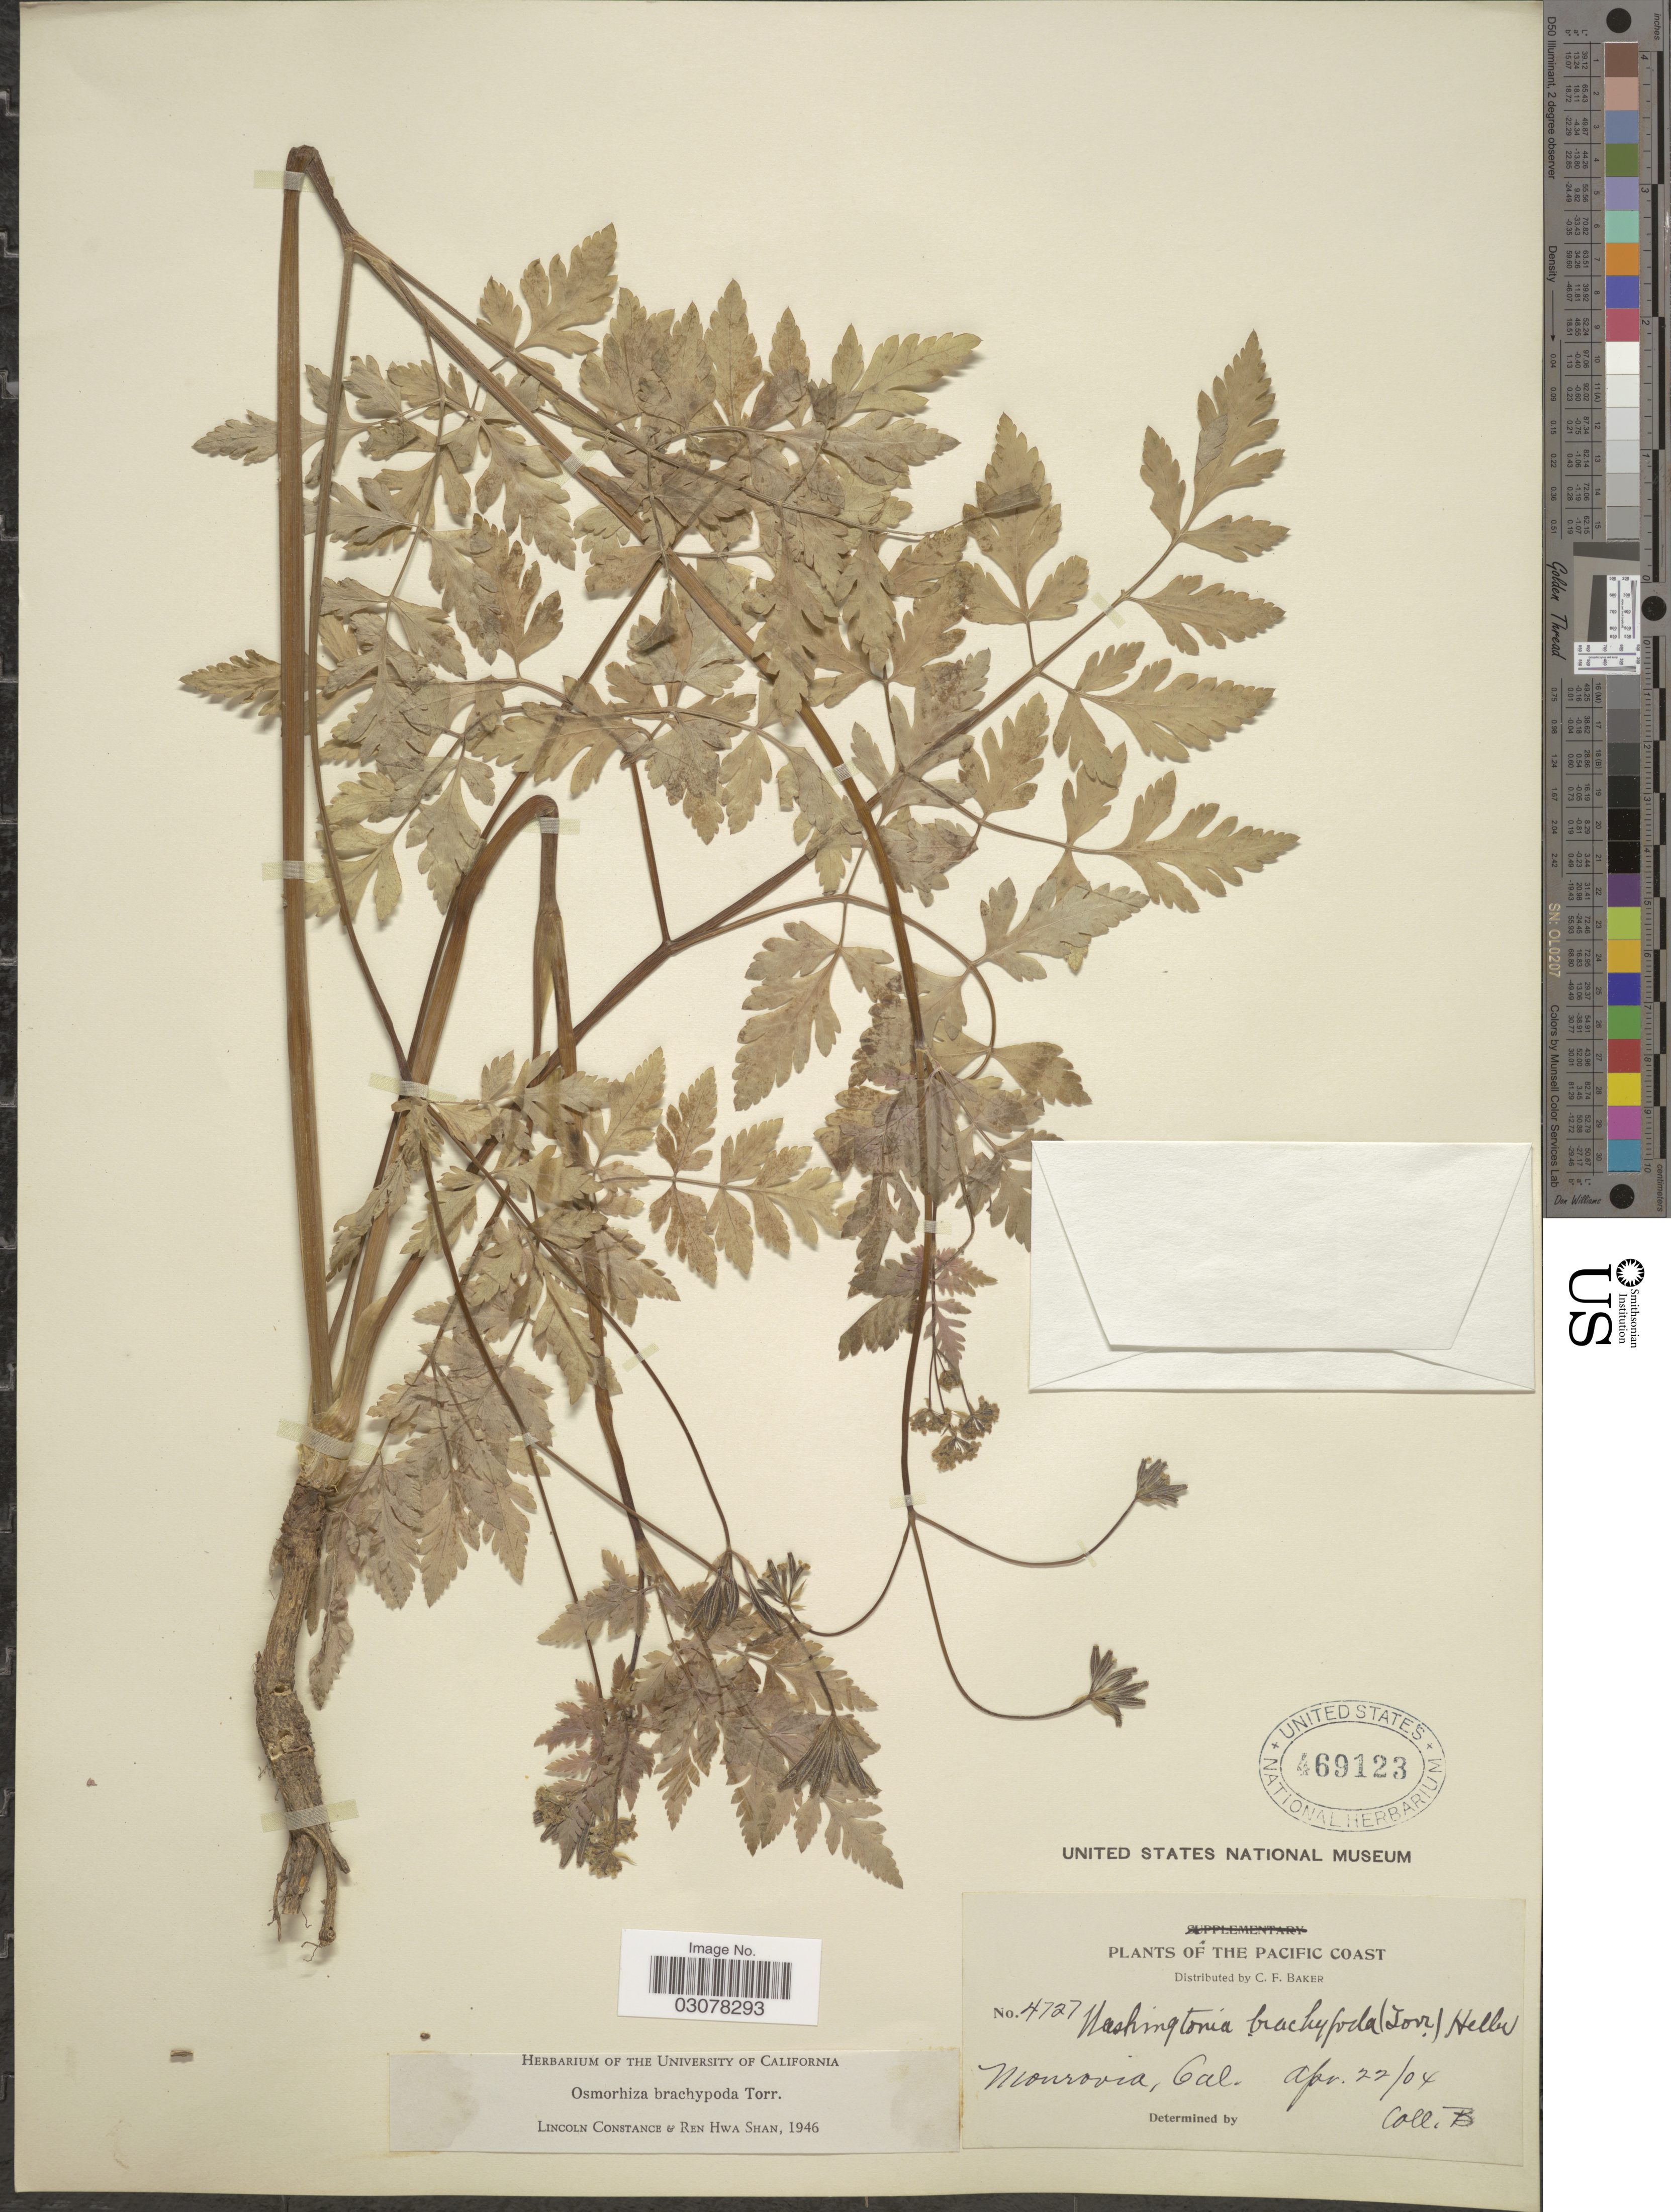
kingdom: Plantae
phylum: Tracheophyta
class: Magnoliopsida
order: Apiales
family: Apiaceae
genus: Osmorhiza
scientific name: Osmorhiza brachypoda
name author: Torr. ex Durand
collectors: C. F. Baker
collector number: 4727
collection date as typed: Transcribed d/m/y: 22/4/4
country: United States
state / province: California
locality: Pacific Coast. Monrovia, Cal.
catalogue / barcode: US 469123